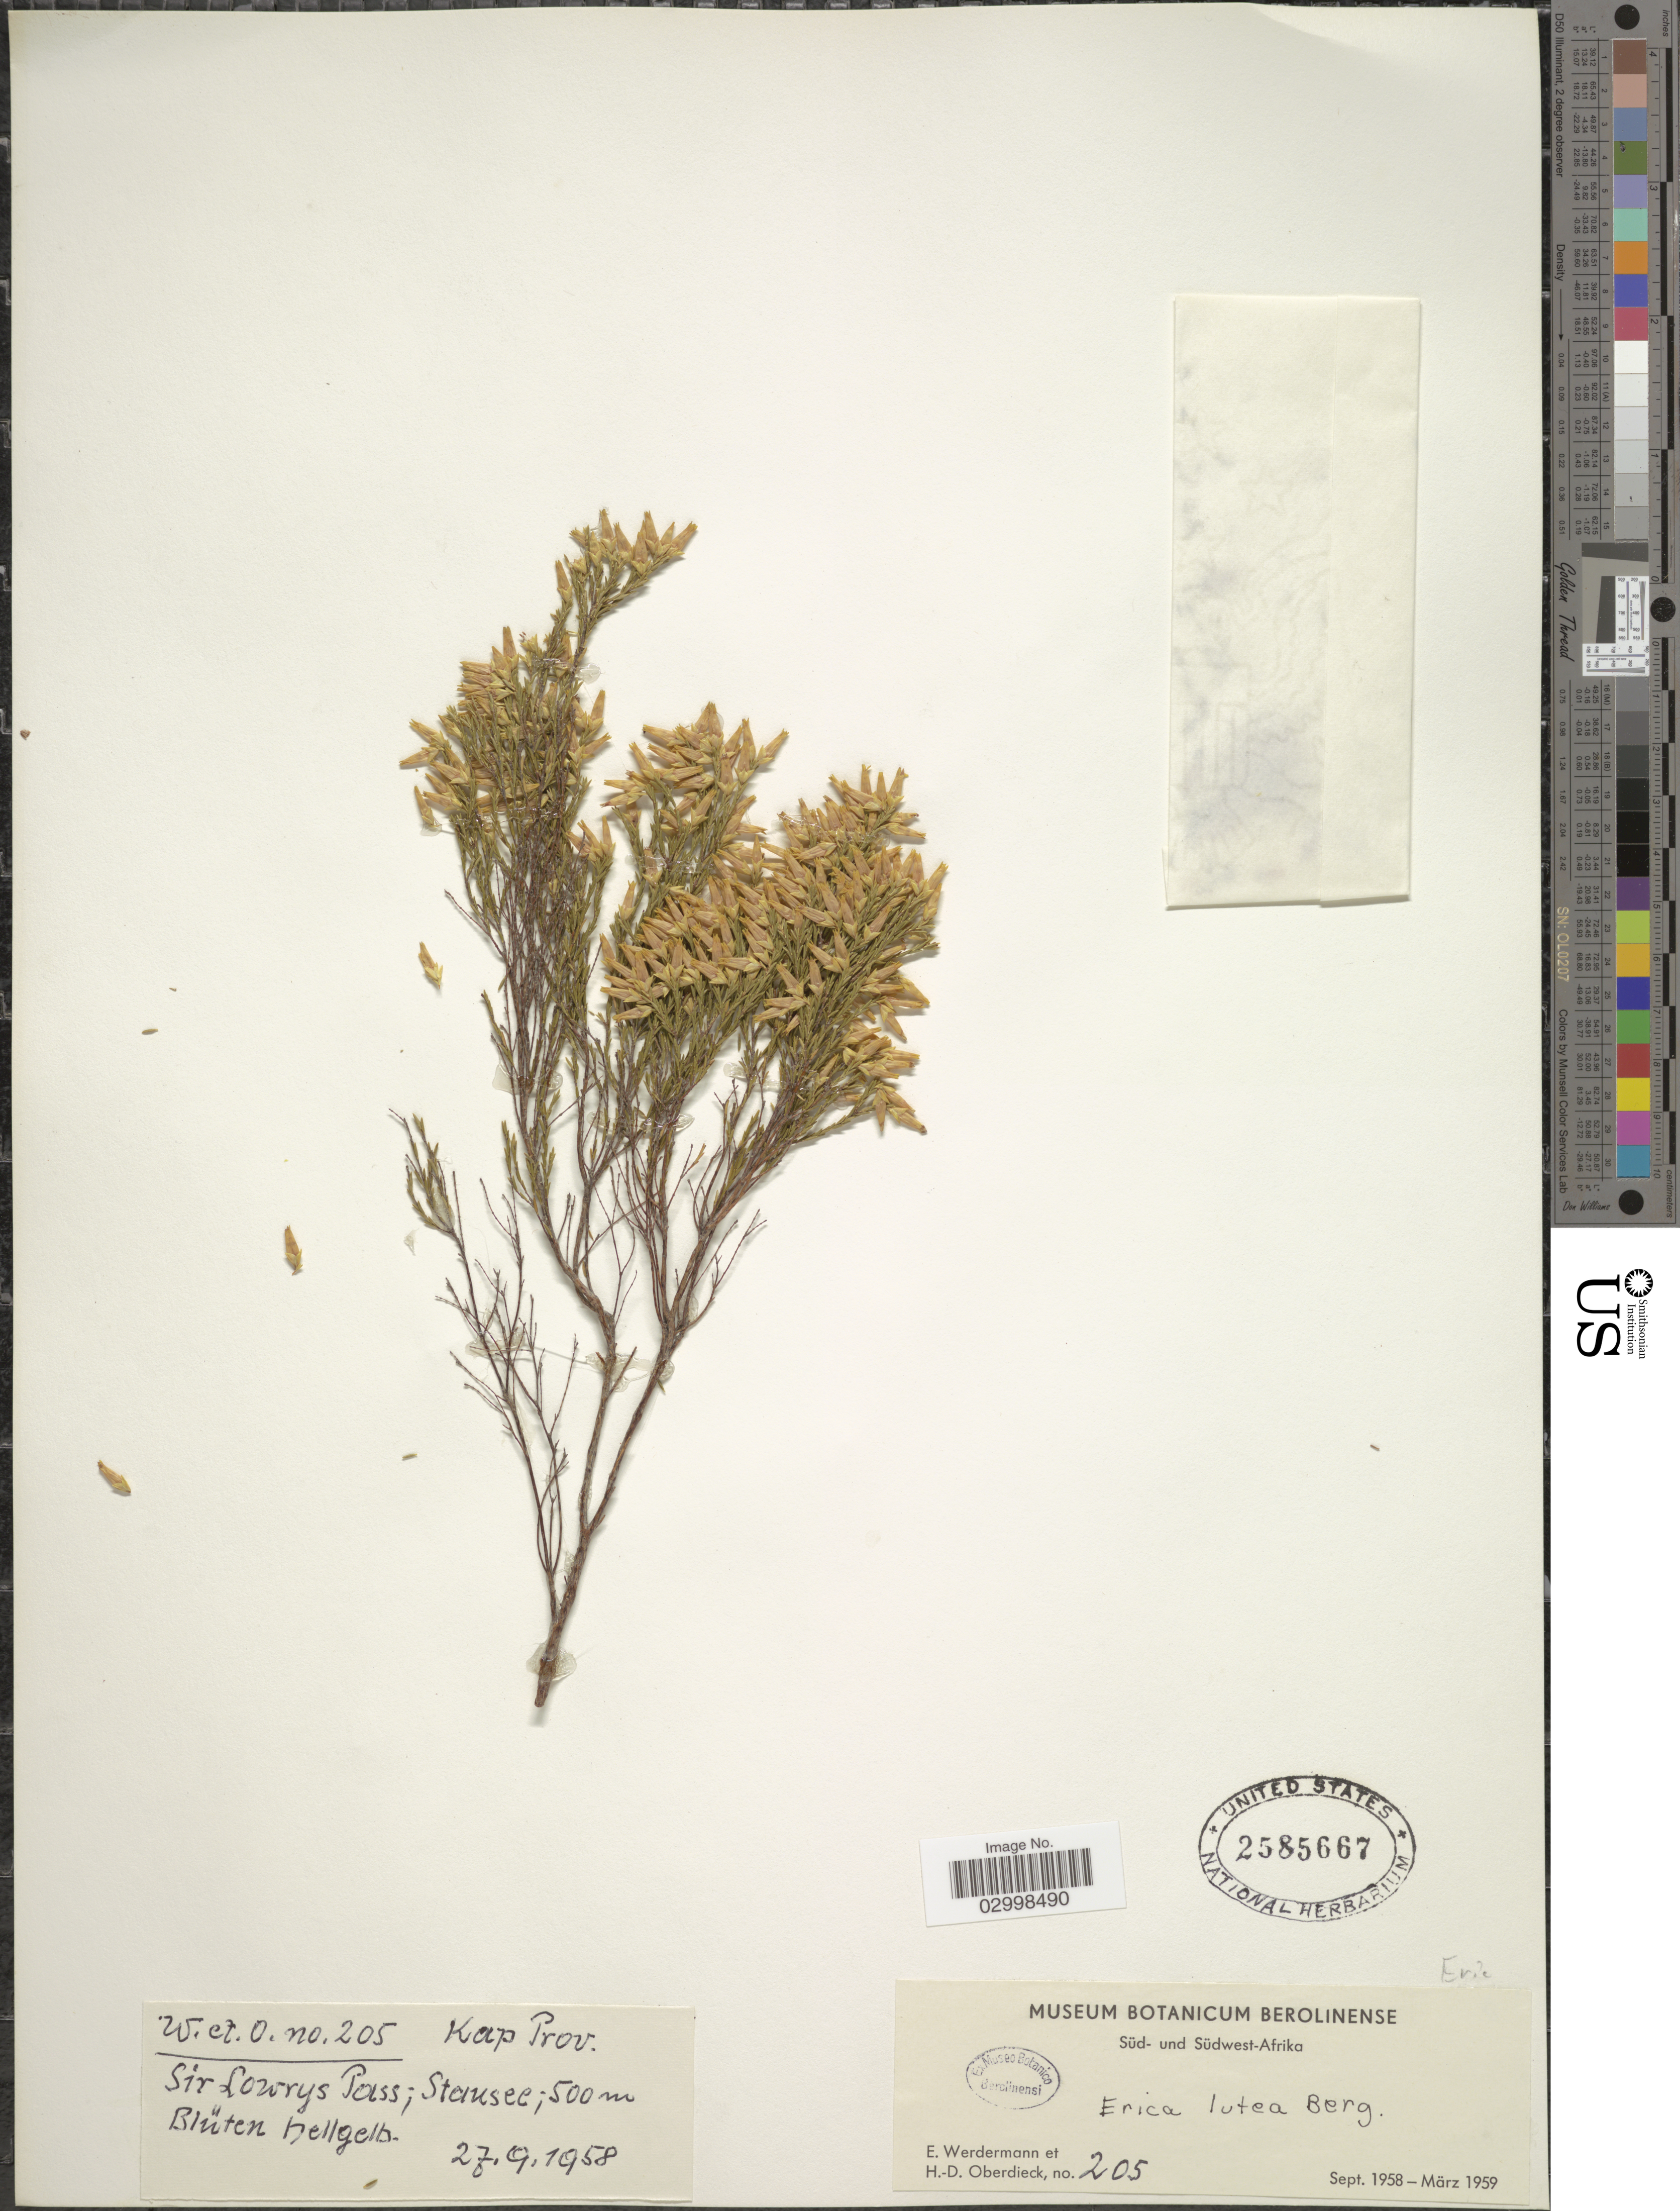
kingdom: Plantae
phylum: Tracheophyta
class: Magnoliopsida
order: Ericales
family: Ericaceae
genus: Erica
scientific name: Erica lutea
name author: P.J. Bergius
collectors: E. Werdermann & H. Oberdieck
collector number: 205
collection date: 1958-09-27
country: South Africa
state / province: Western Cape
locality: Kap Prov. Sir Lowrys Pass; Stausee.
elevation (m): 500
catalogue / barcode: US 2585667